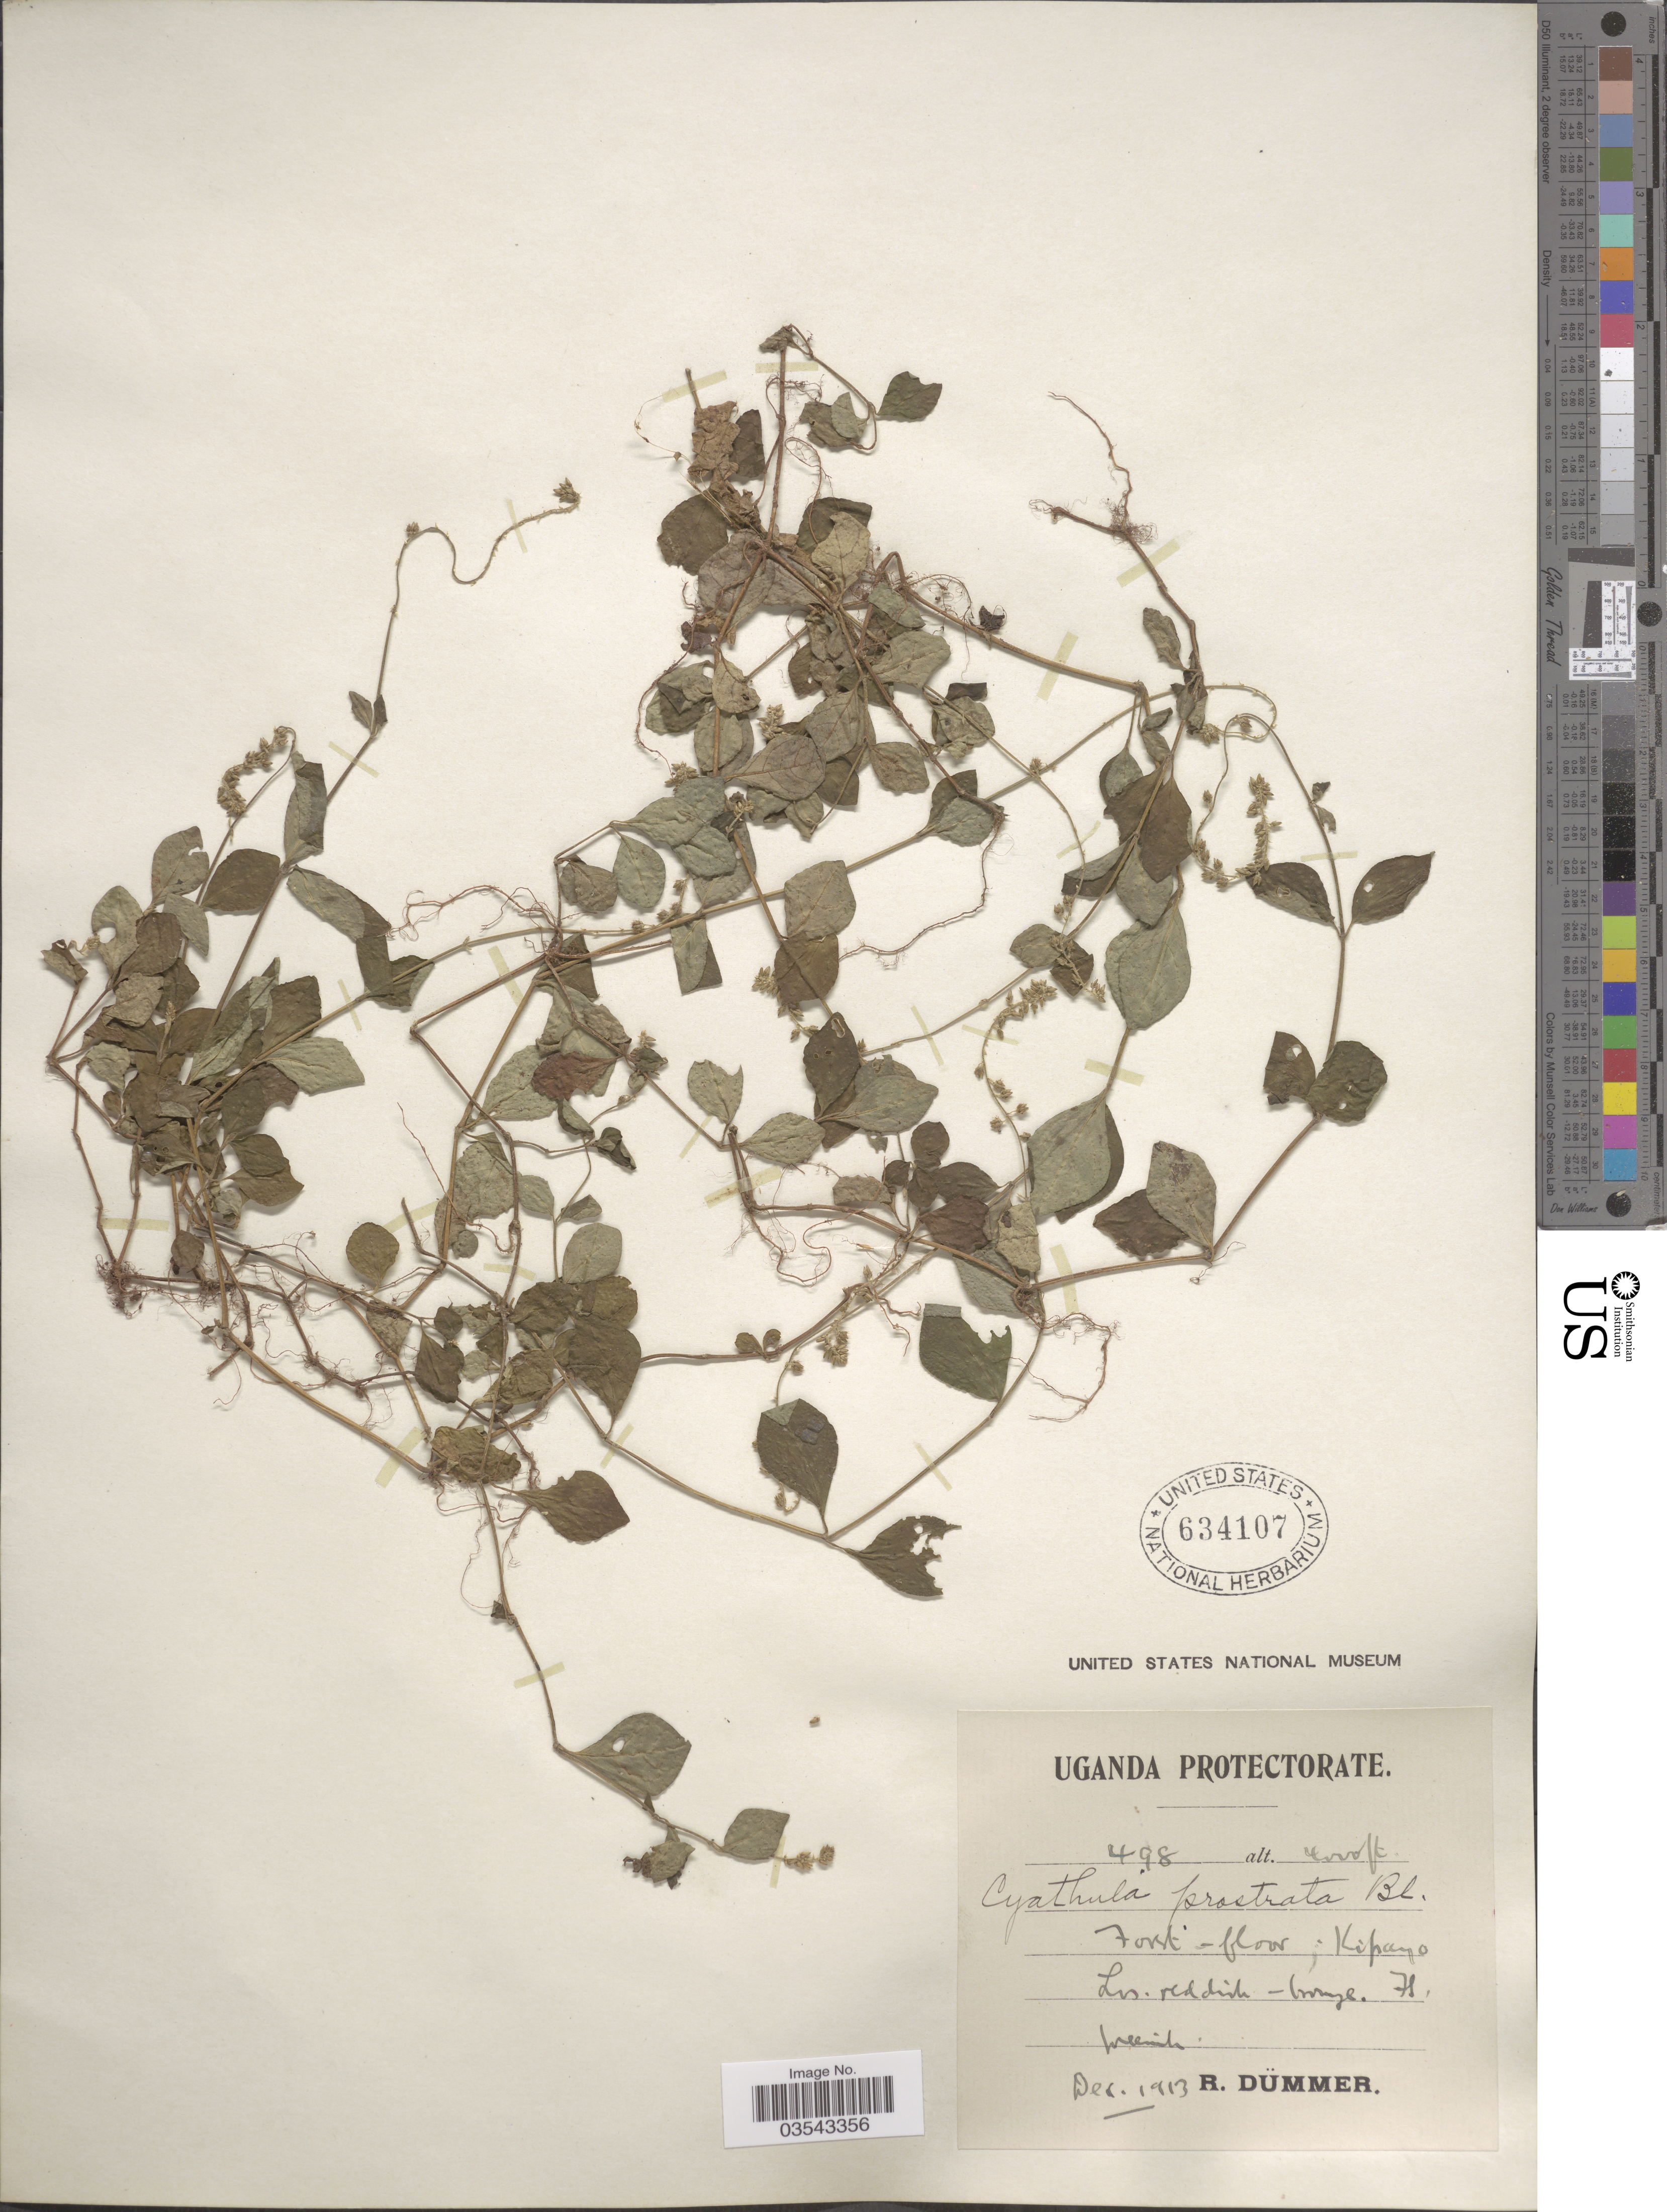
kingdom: Plantae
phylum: Tracheophyta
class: Magnoliopsida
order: Caryophyllales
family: Amaranthaceae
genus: Cyathula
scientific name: Cyathula prostrata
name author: (L.) Blume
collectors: R. A. Dümmer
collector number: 498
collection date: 1913-12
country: Uganda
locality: Kipayo.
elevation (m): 1219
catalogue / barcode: US 634107